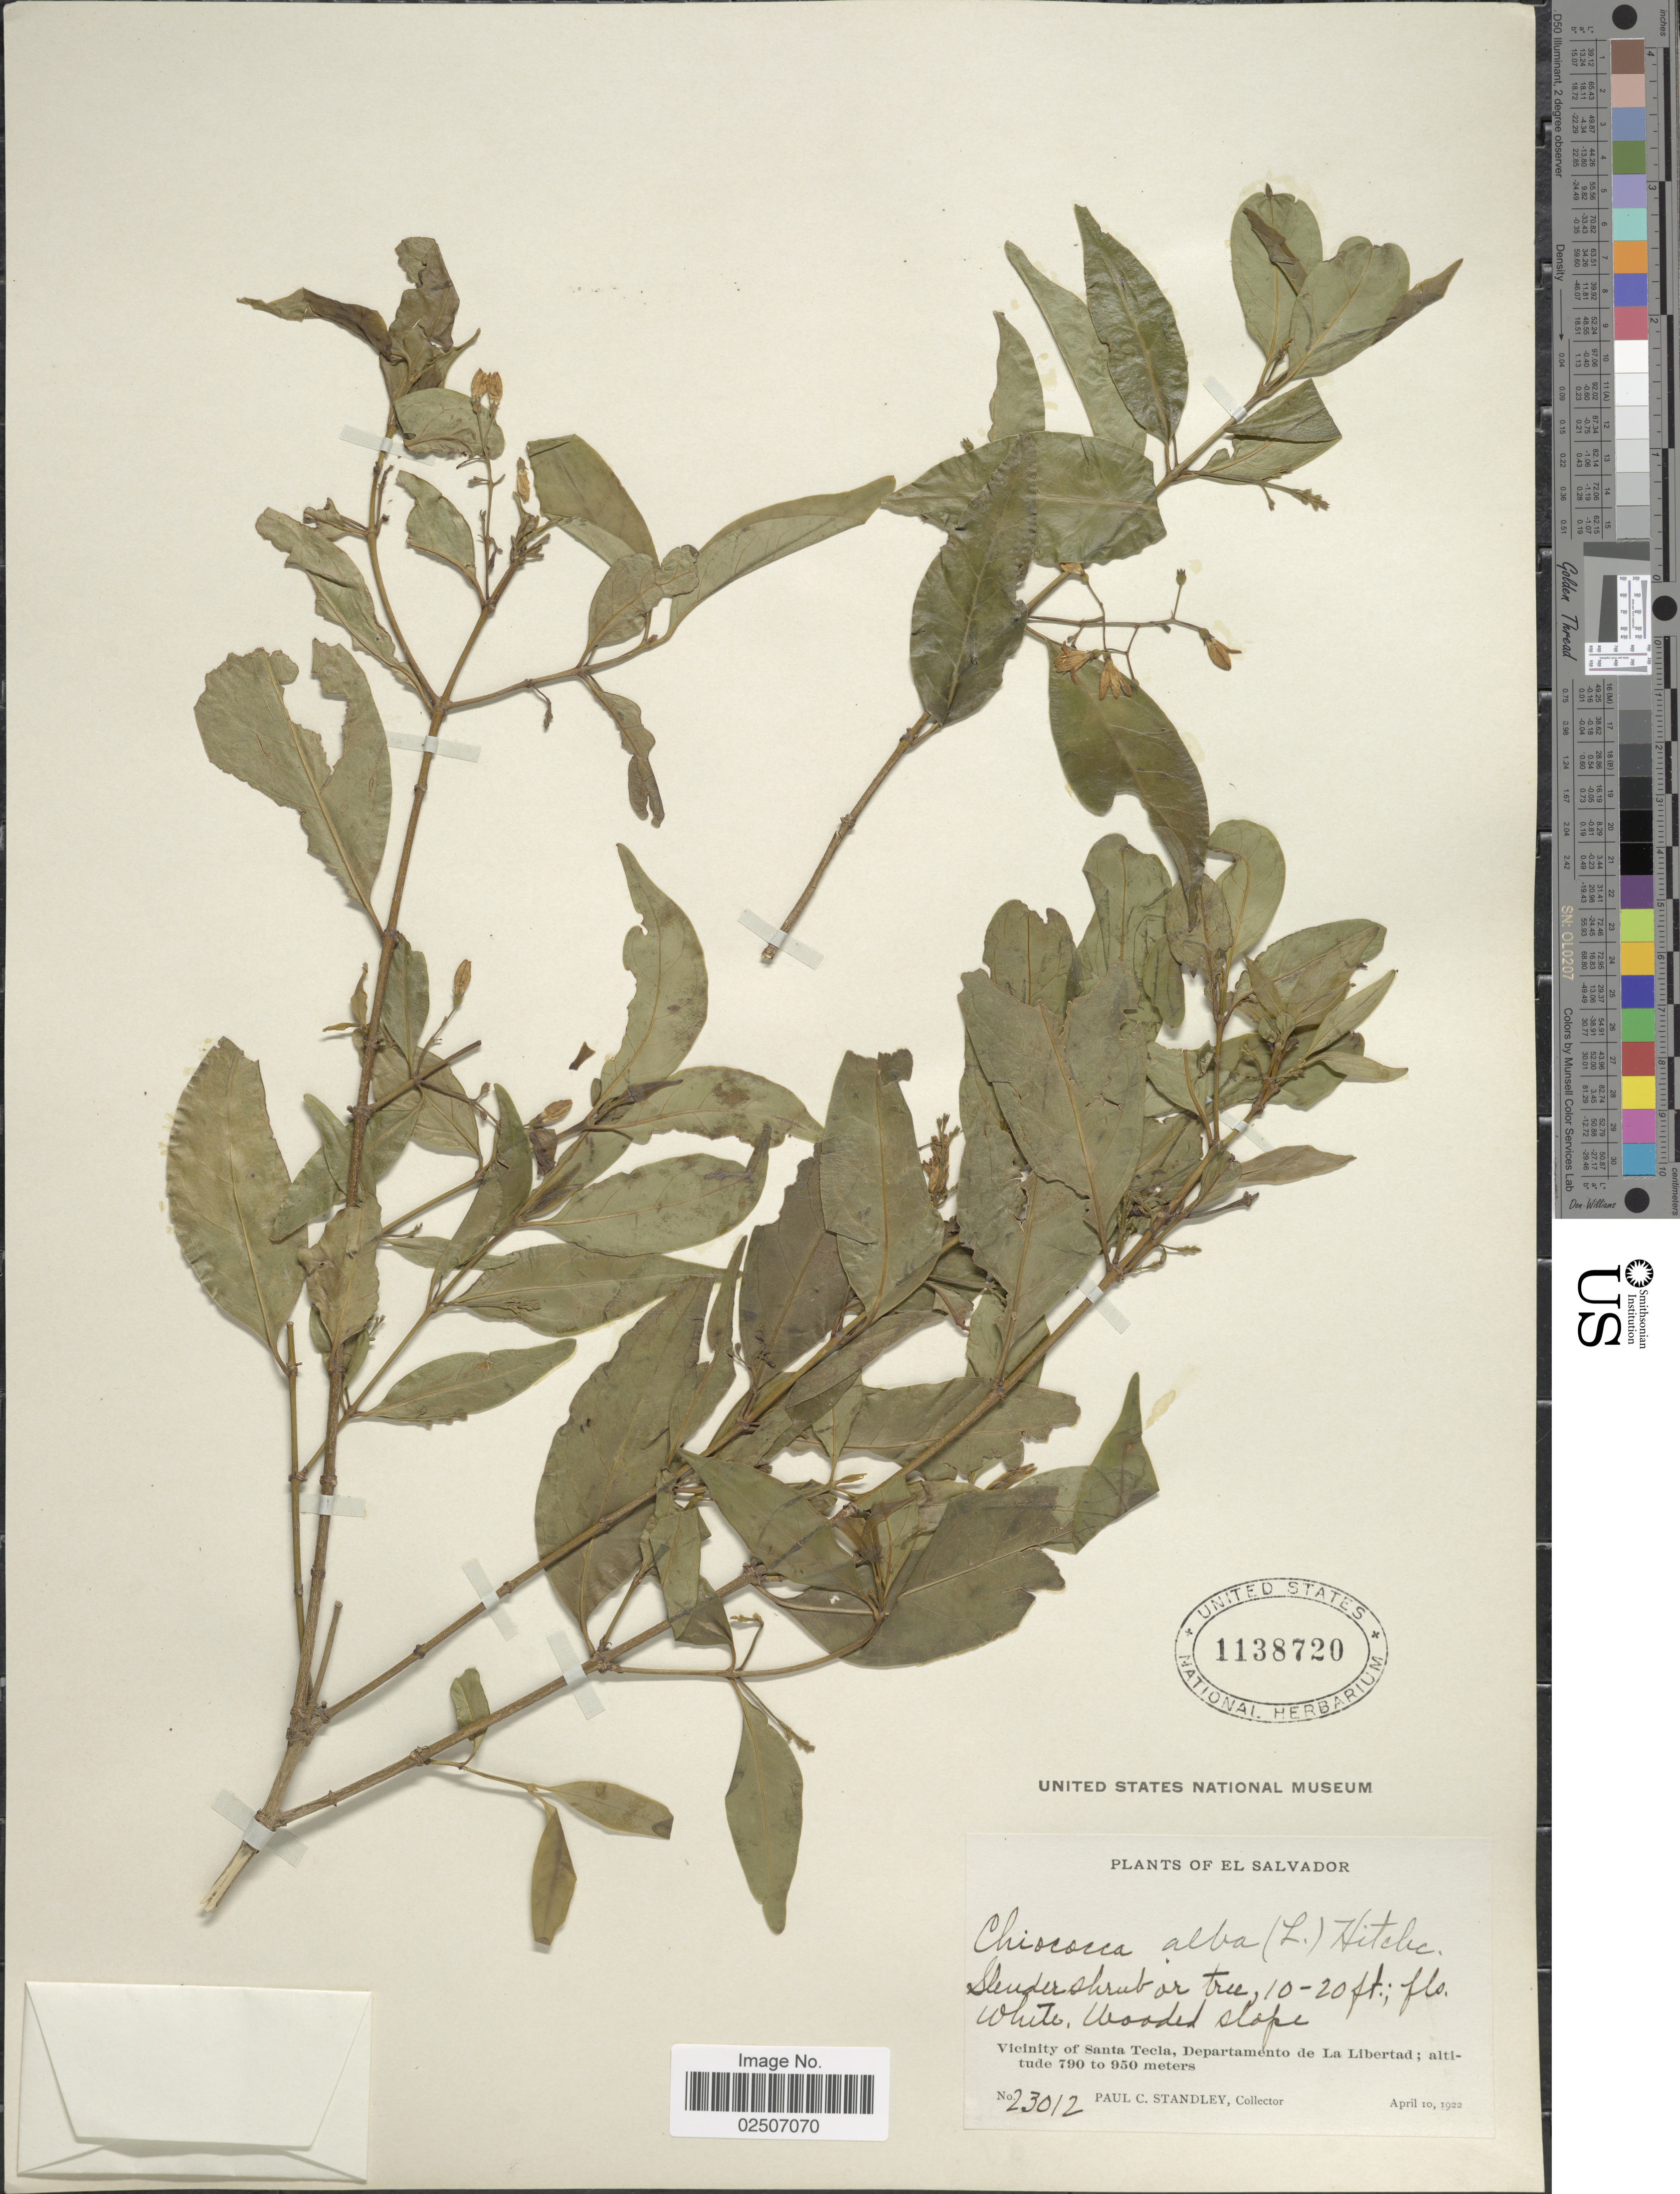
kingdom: Plantae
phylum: Tracheophyta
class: Magnoliopsida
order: Gentianales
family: Rubiaceae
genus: Chiococca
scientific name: Chiococca alba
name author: (L.) Hitchc.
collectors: P. C. Standley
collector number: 23012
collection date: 1922-04-10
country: El Salvador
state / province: La Libertad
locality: Vicinity of Santa Tecla, Departamento de La Libertad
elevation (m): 790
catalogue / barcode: US 1138720